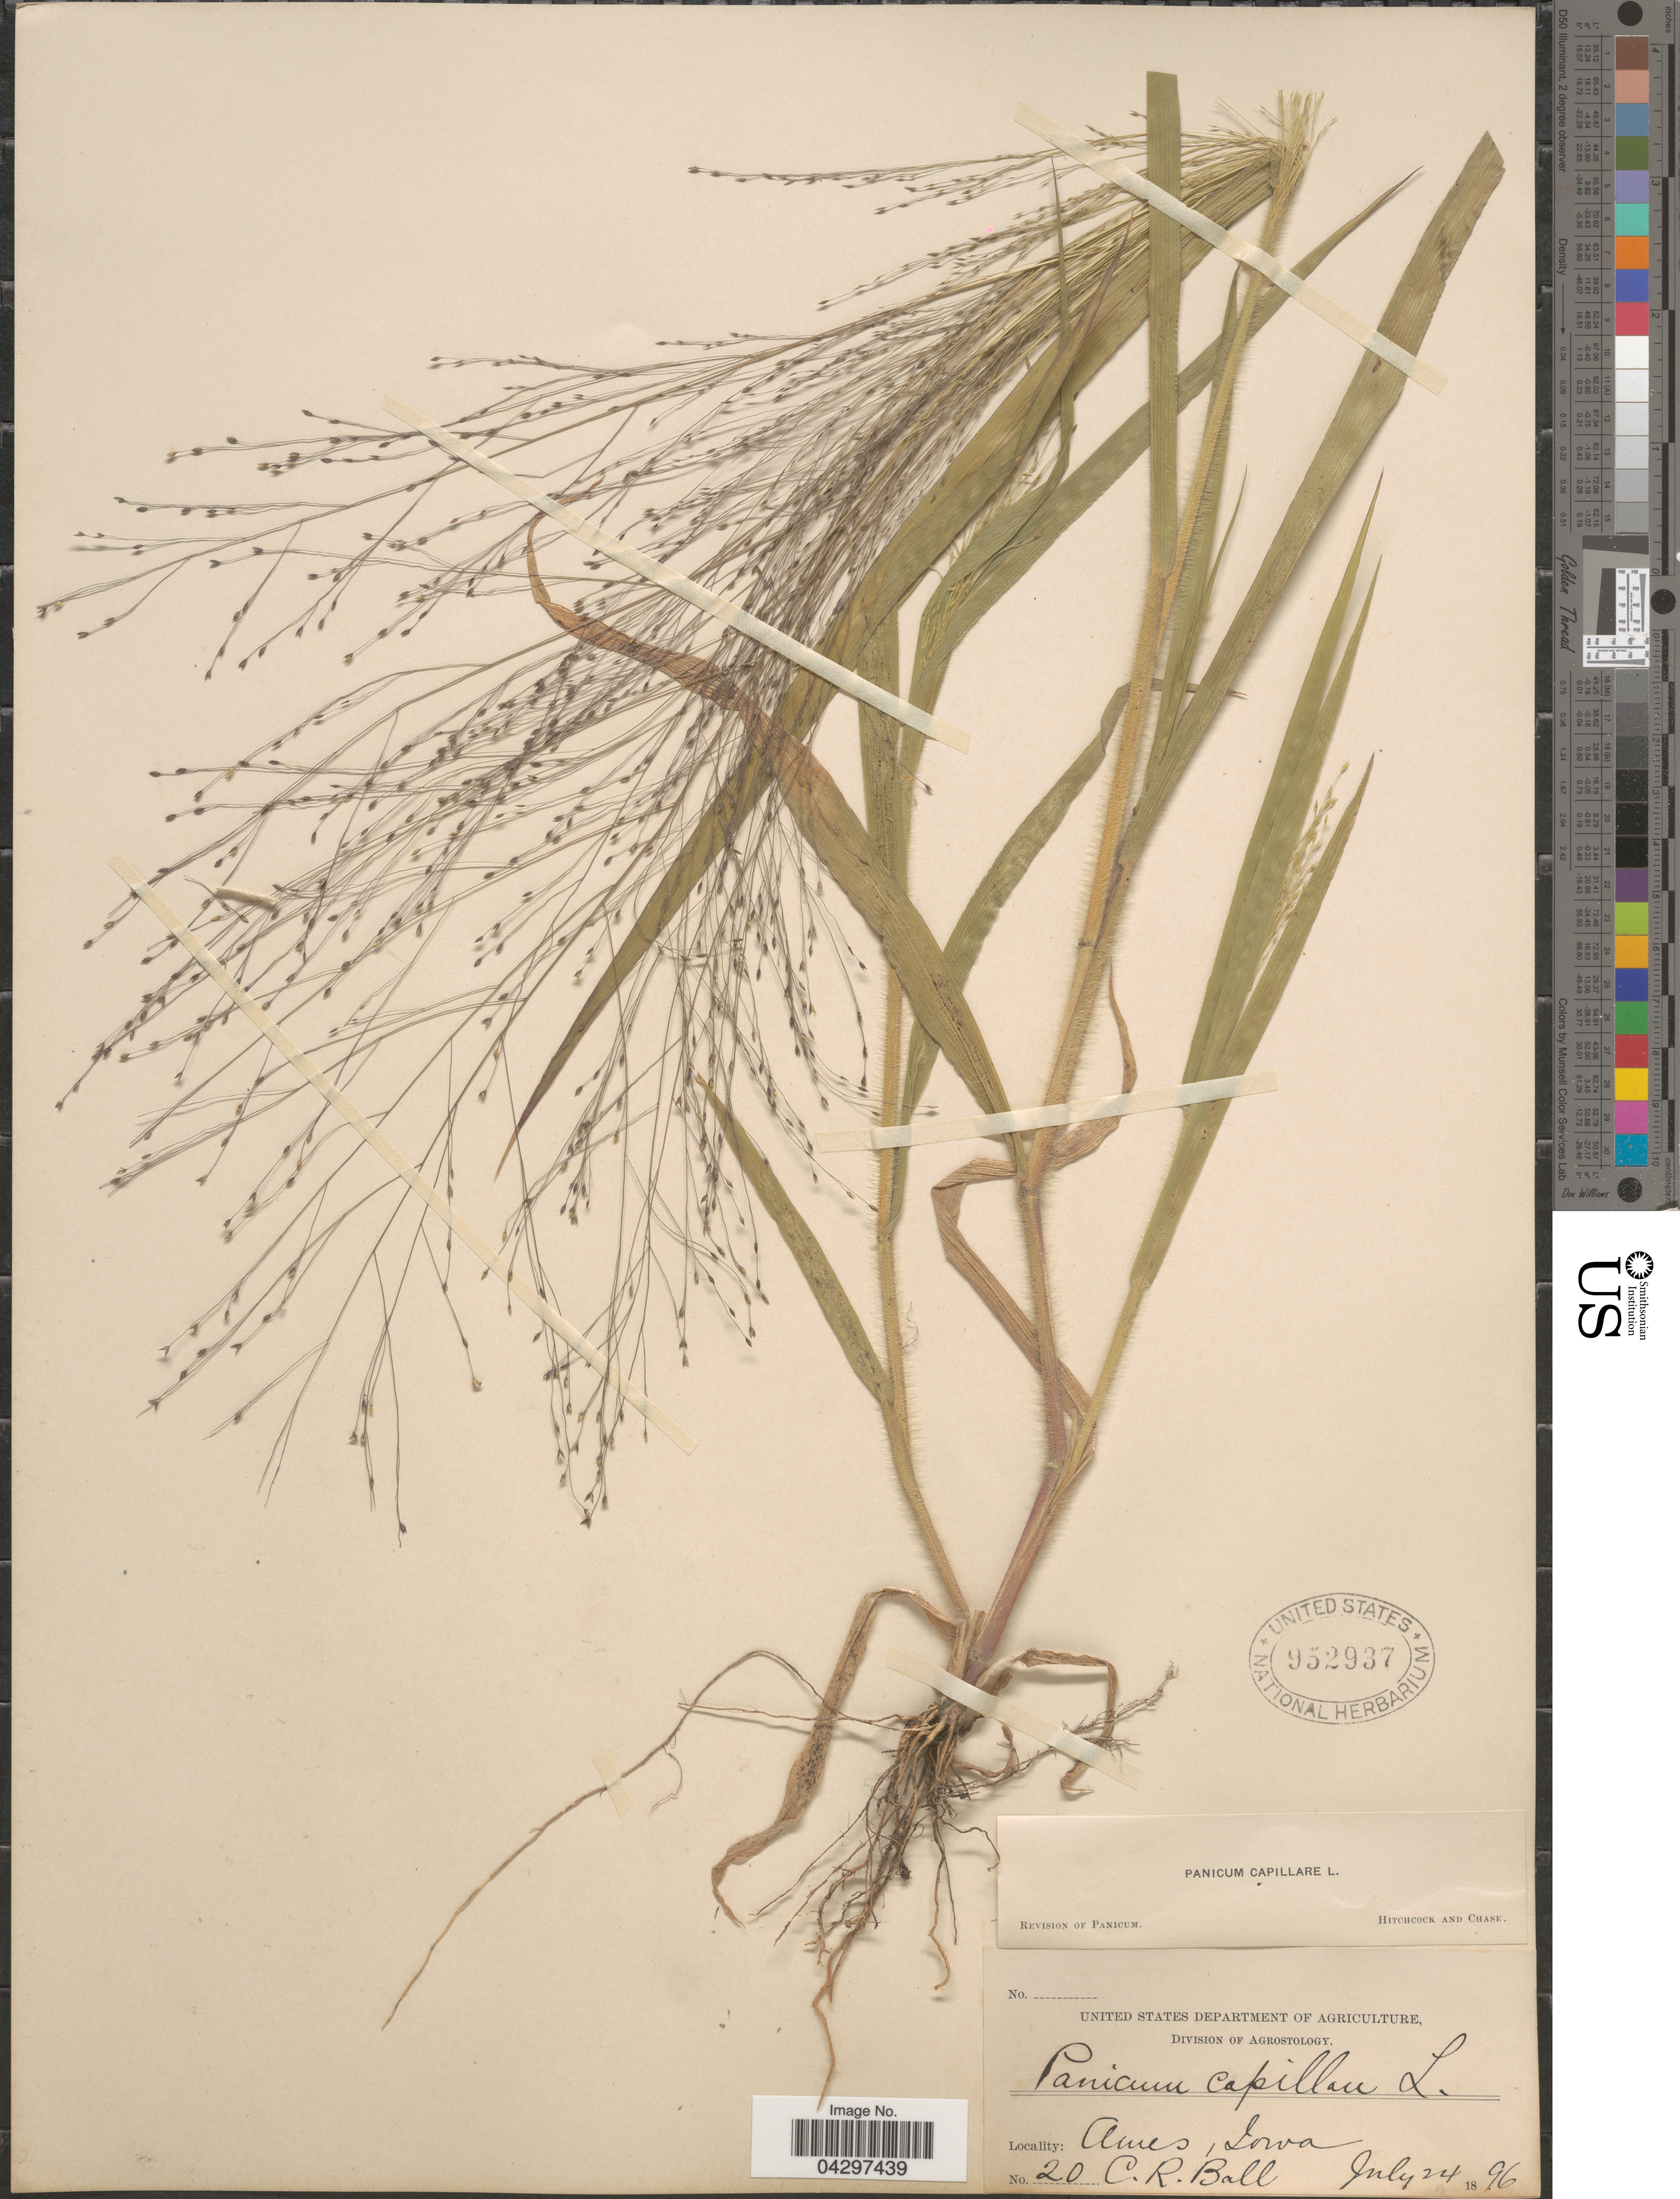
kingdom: Plantae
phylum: Tracheophyta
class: Liliopsida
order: Poales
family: Poaceae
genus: Panicum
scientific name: Panicum capillare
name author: L.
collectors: C. R. Ball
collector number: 20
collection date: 1896-07-24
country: United States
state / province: Iowa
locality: Ames.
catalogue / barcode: US 952937